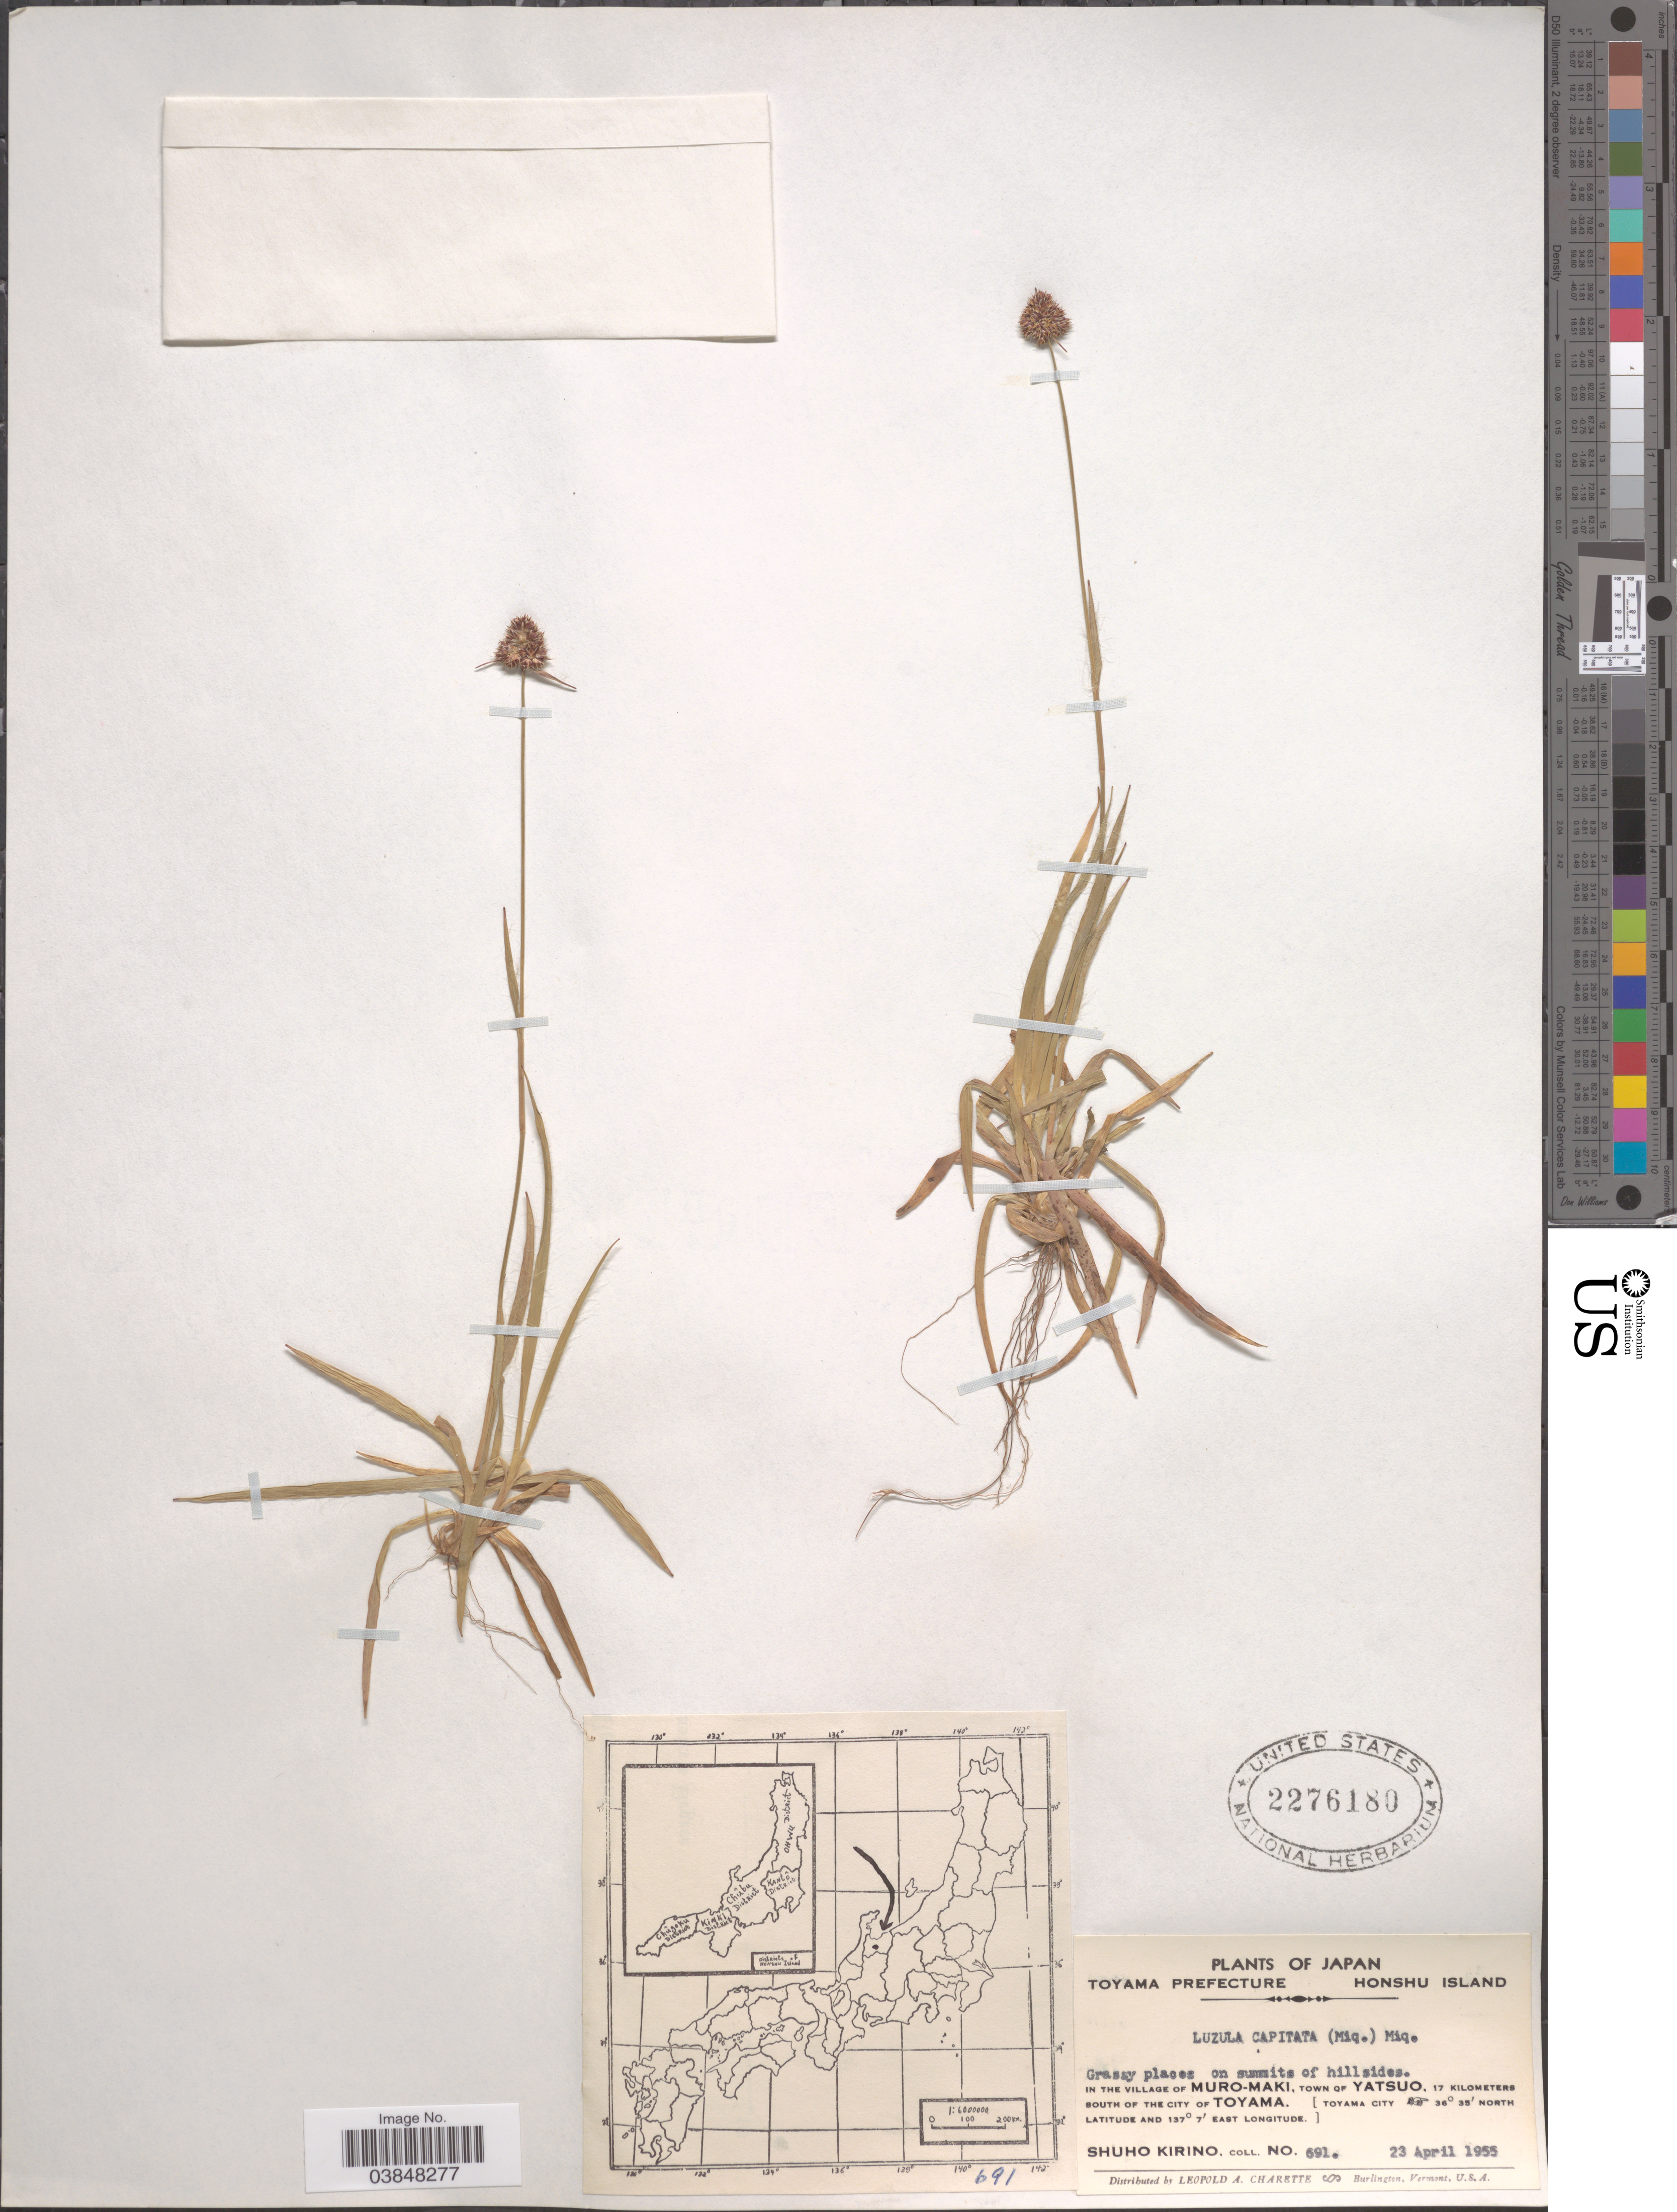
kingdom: Plantae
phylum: Tracheophyta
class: Liliopsida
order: Poales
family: Juncaceae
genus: Luzula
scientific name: Luzula capitata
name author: (Miq. ex Franch. & Sav.) Kom.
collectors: S. Kirino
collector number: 691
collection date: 1955-04-23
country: Japan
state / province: Toyama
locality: Toyama Prefecture, Honshu Island. On summits of hillsides. In the village of Muro-Maki, Town of Yatsuo, 17 kilometers south of the city of Toyama. Toyama City.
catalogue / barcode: US 2276180